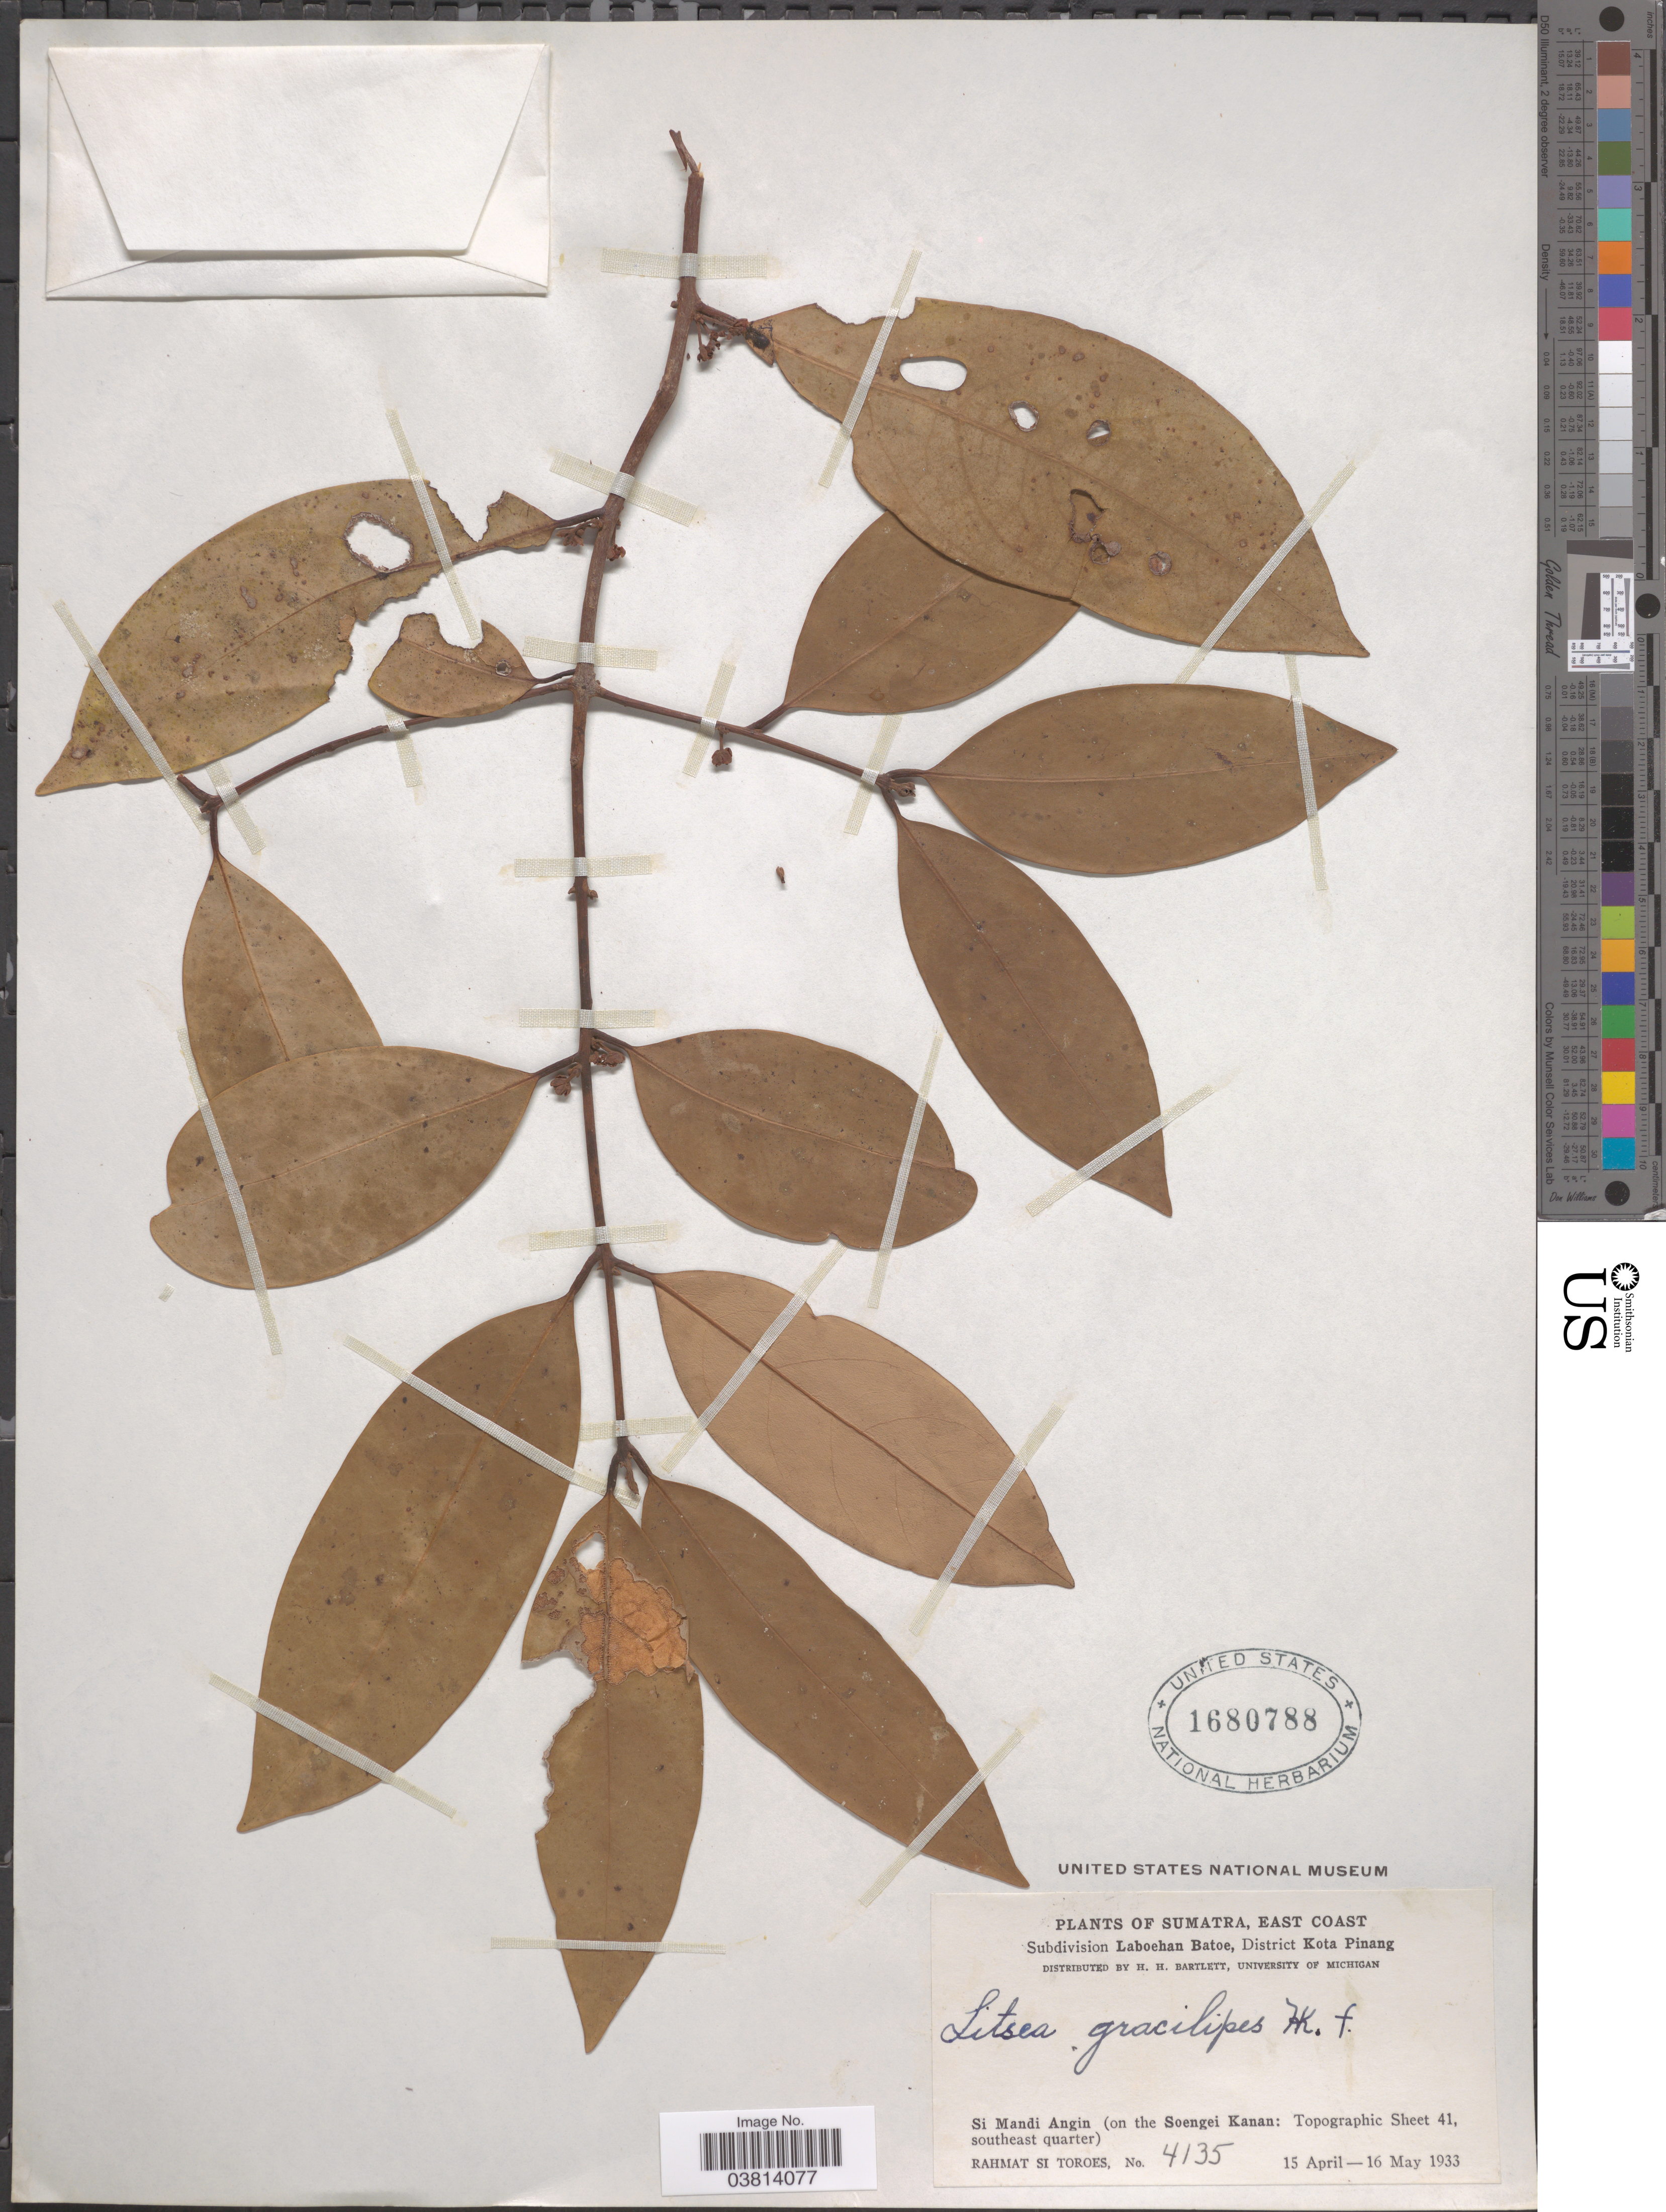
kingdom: Plantae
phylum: Tracheophyta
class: Magnoliopsida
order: Laurales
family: Lauraceae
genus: Litsea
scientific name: Litsea gracilipes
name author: Hemsl.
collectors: Rahmat Si Boeea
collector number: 4135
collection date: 1933-04-15/1933-05-16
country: Indonesia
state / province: Sumatra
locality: East Coast. Subdivision Laboehan Batoe, District Kota Pinang, Si Mandi Angin (on the Soengei Kanan: Topographic Sheet 41, southeast quarter).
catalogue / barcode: US 1680788